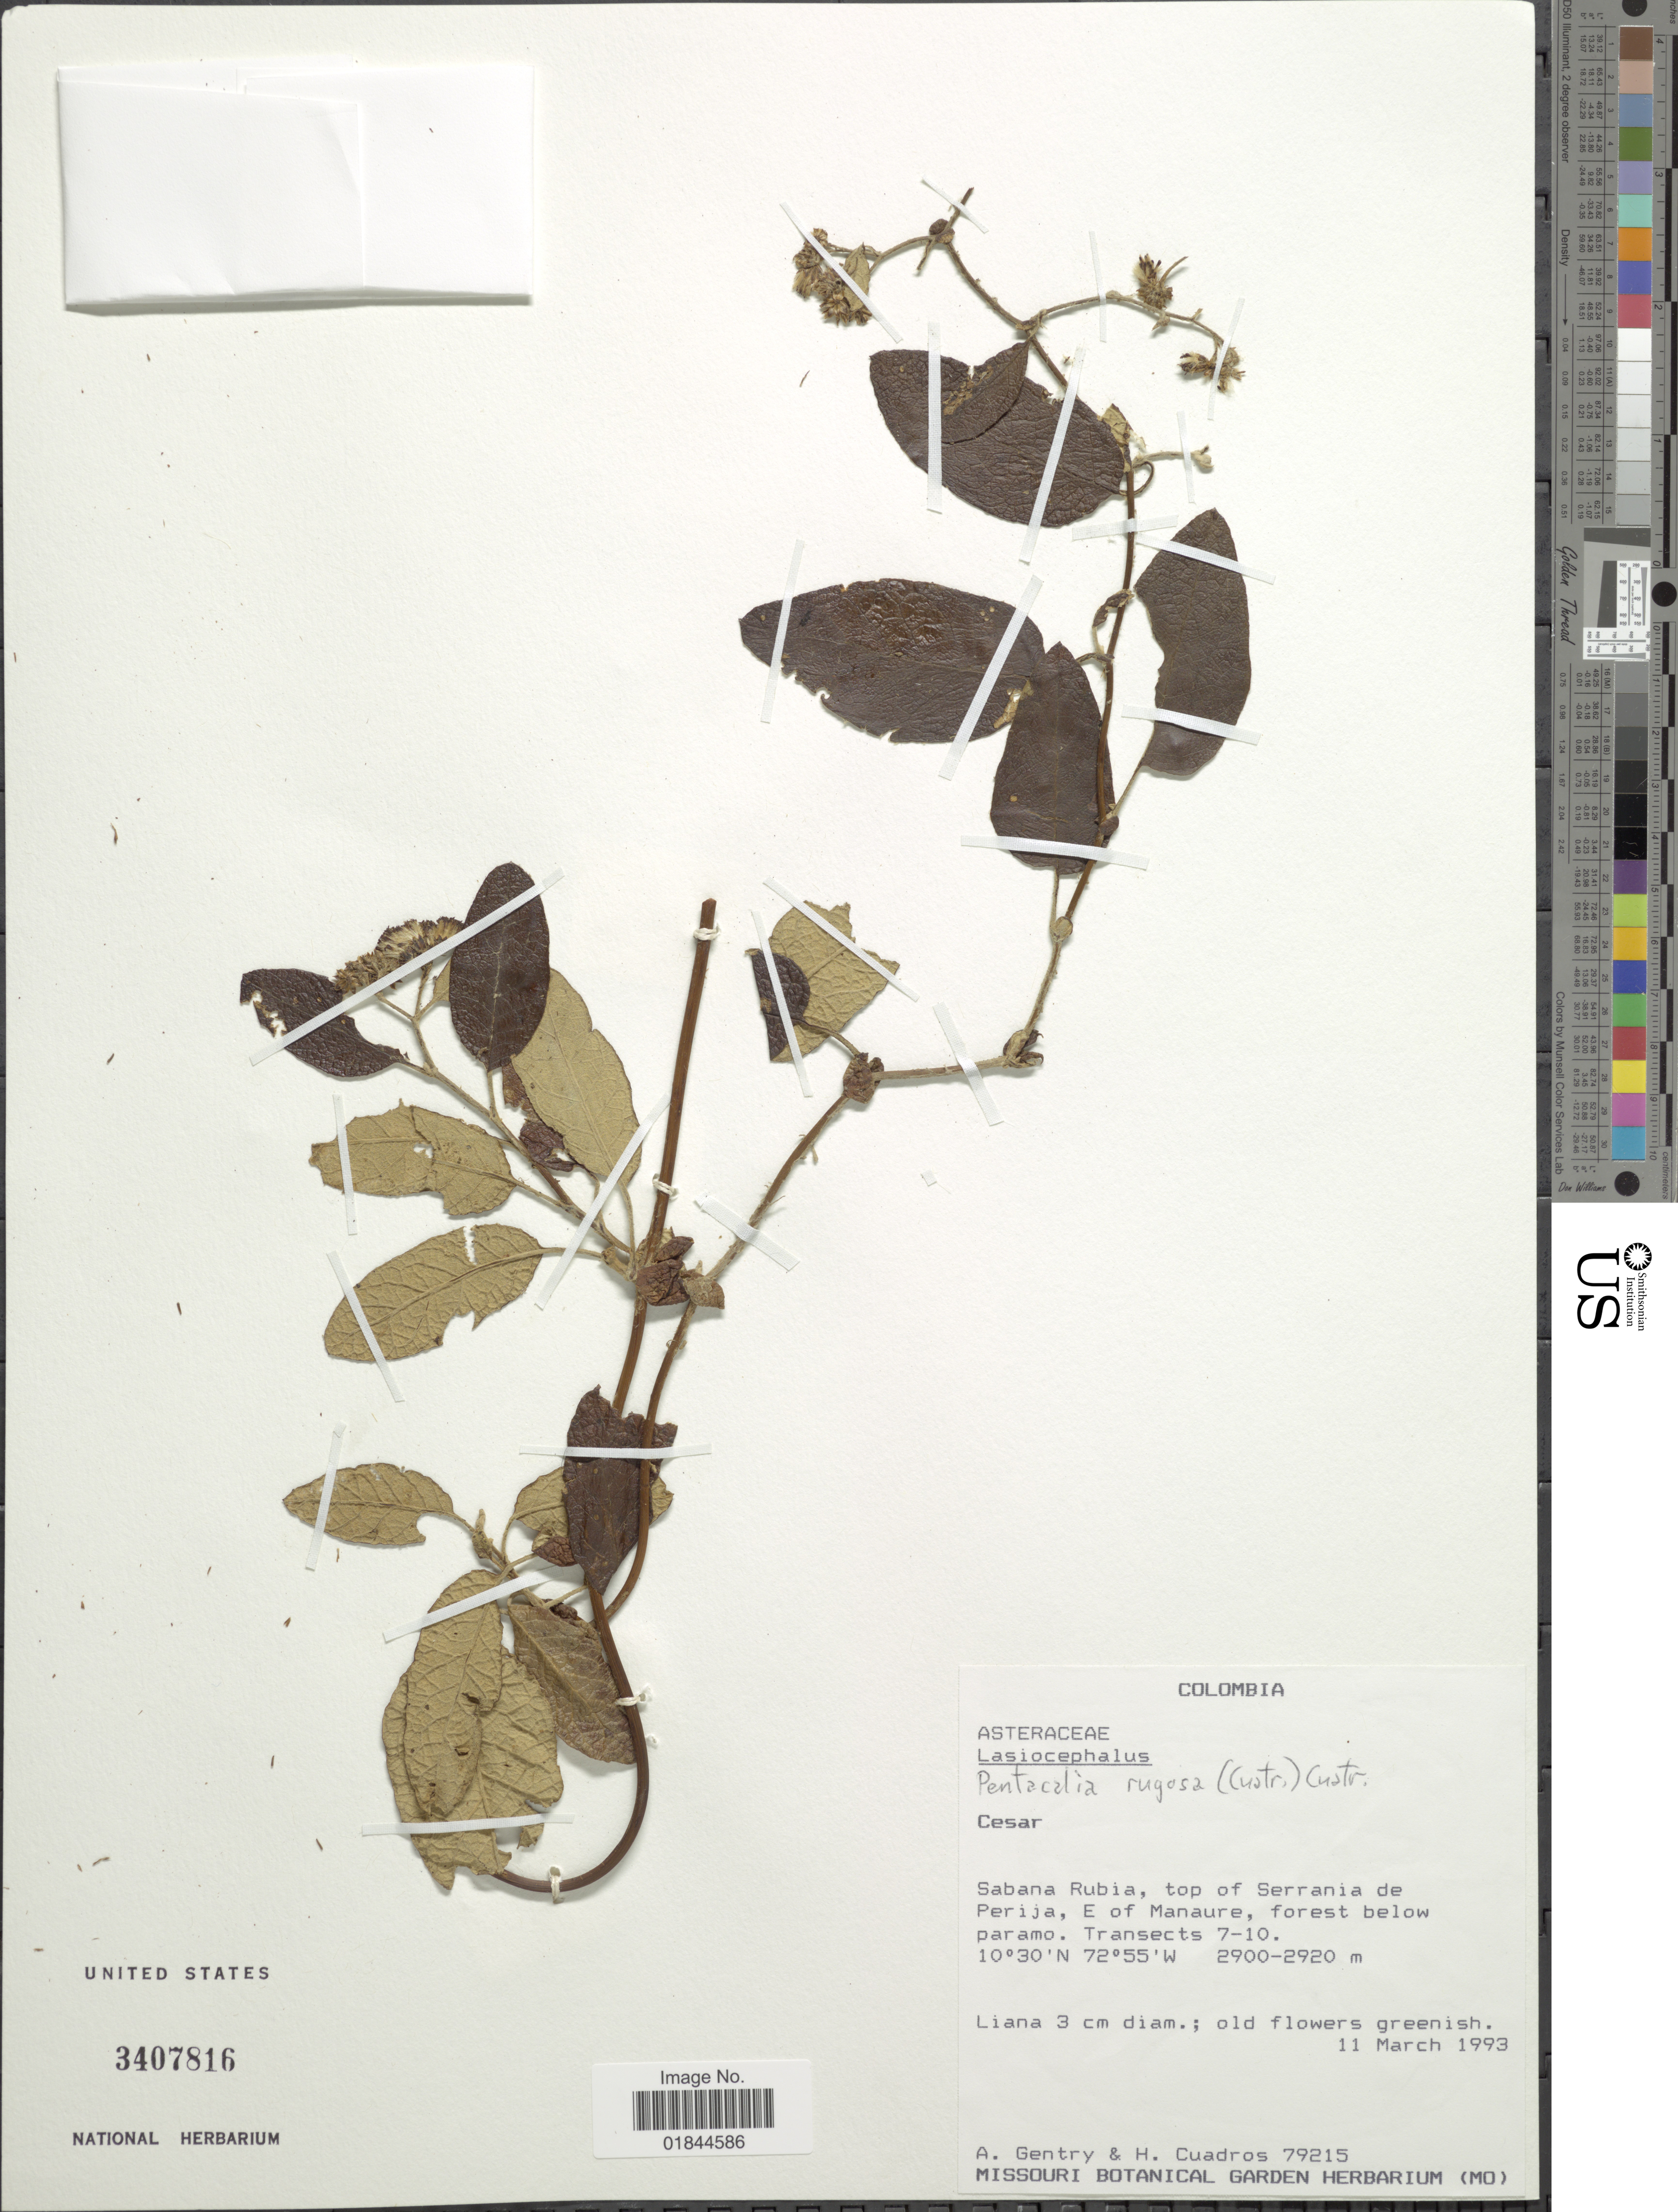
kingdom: Plantae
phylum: Tracheophyta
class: Magnoliopsida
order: Asterales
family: Asteraceae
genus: Pentacalia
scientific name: Pentacalia rugosa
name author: (Cuatrec.) Cuatrec.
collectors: A. H. Gentry & H. Cuadros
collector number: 79215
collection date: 1993-03-11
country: Colombia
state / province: Cesar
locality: Sabana Rubia, top of Serrania de Perija, E of Manaure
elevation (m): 2900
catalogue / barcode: US 3407816